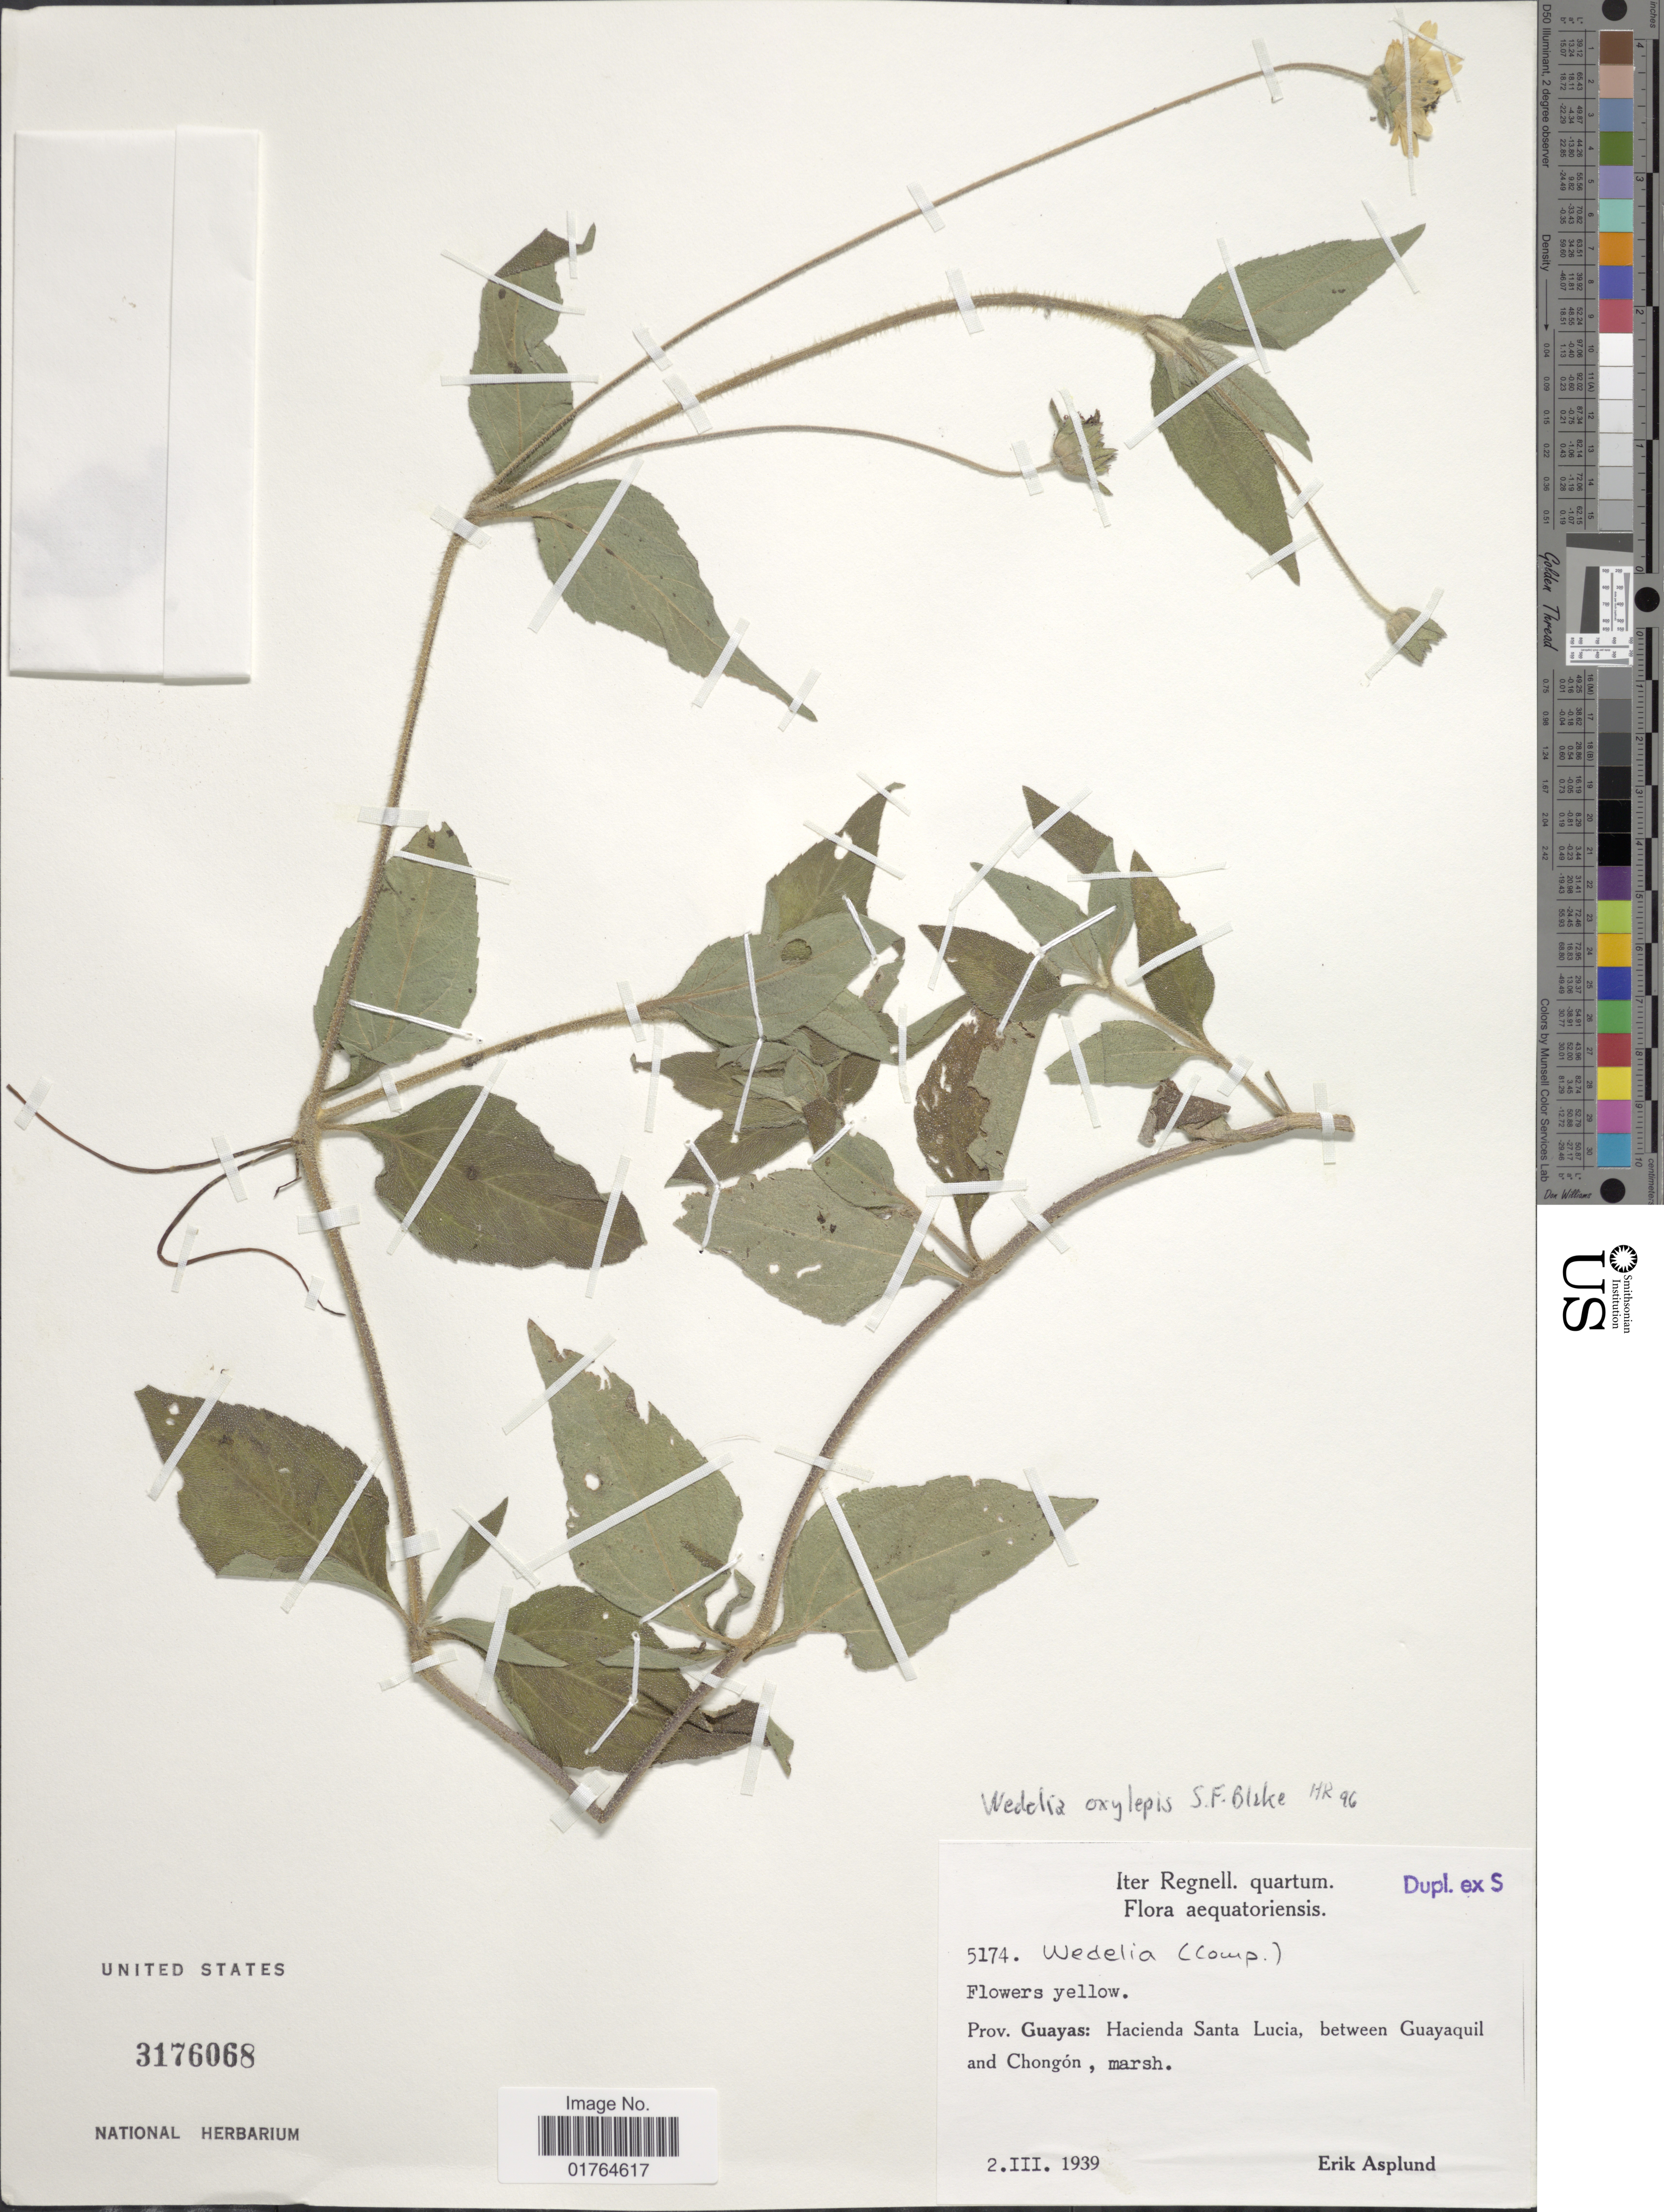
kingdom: Plantae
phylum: Tracheophyta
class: Magnoliopsida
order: Asterales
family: Asteraceae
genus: Wedelia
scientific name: Wedelia oxylepis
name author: S.F. Blake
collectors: E. Asplund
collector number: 5174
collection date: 1939-03-02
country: Ecuador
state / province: Guayas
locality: Hacienda Santa Lucia, between Guayaquil and Chongon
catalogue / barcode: US 3176068